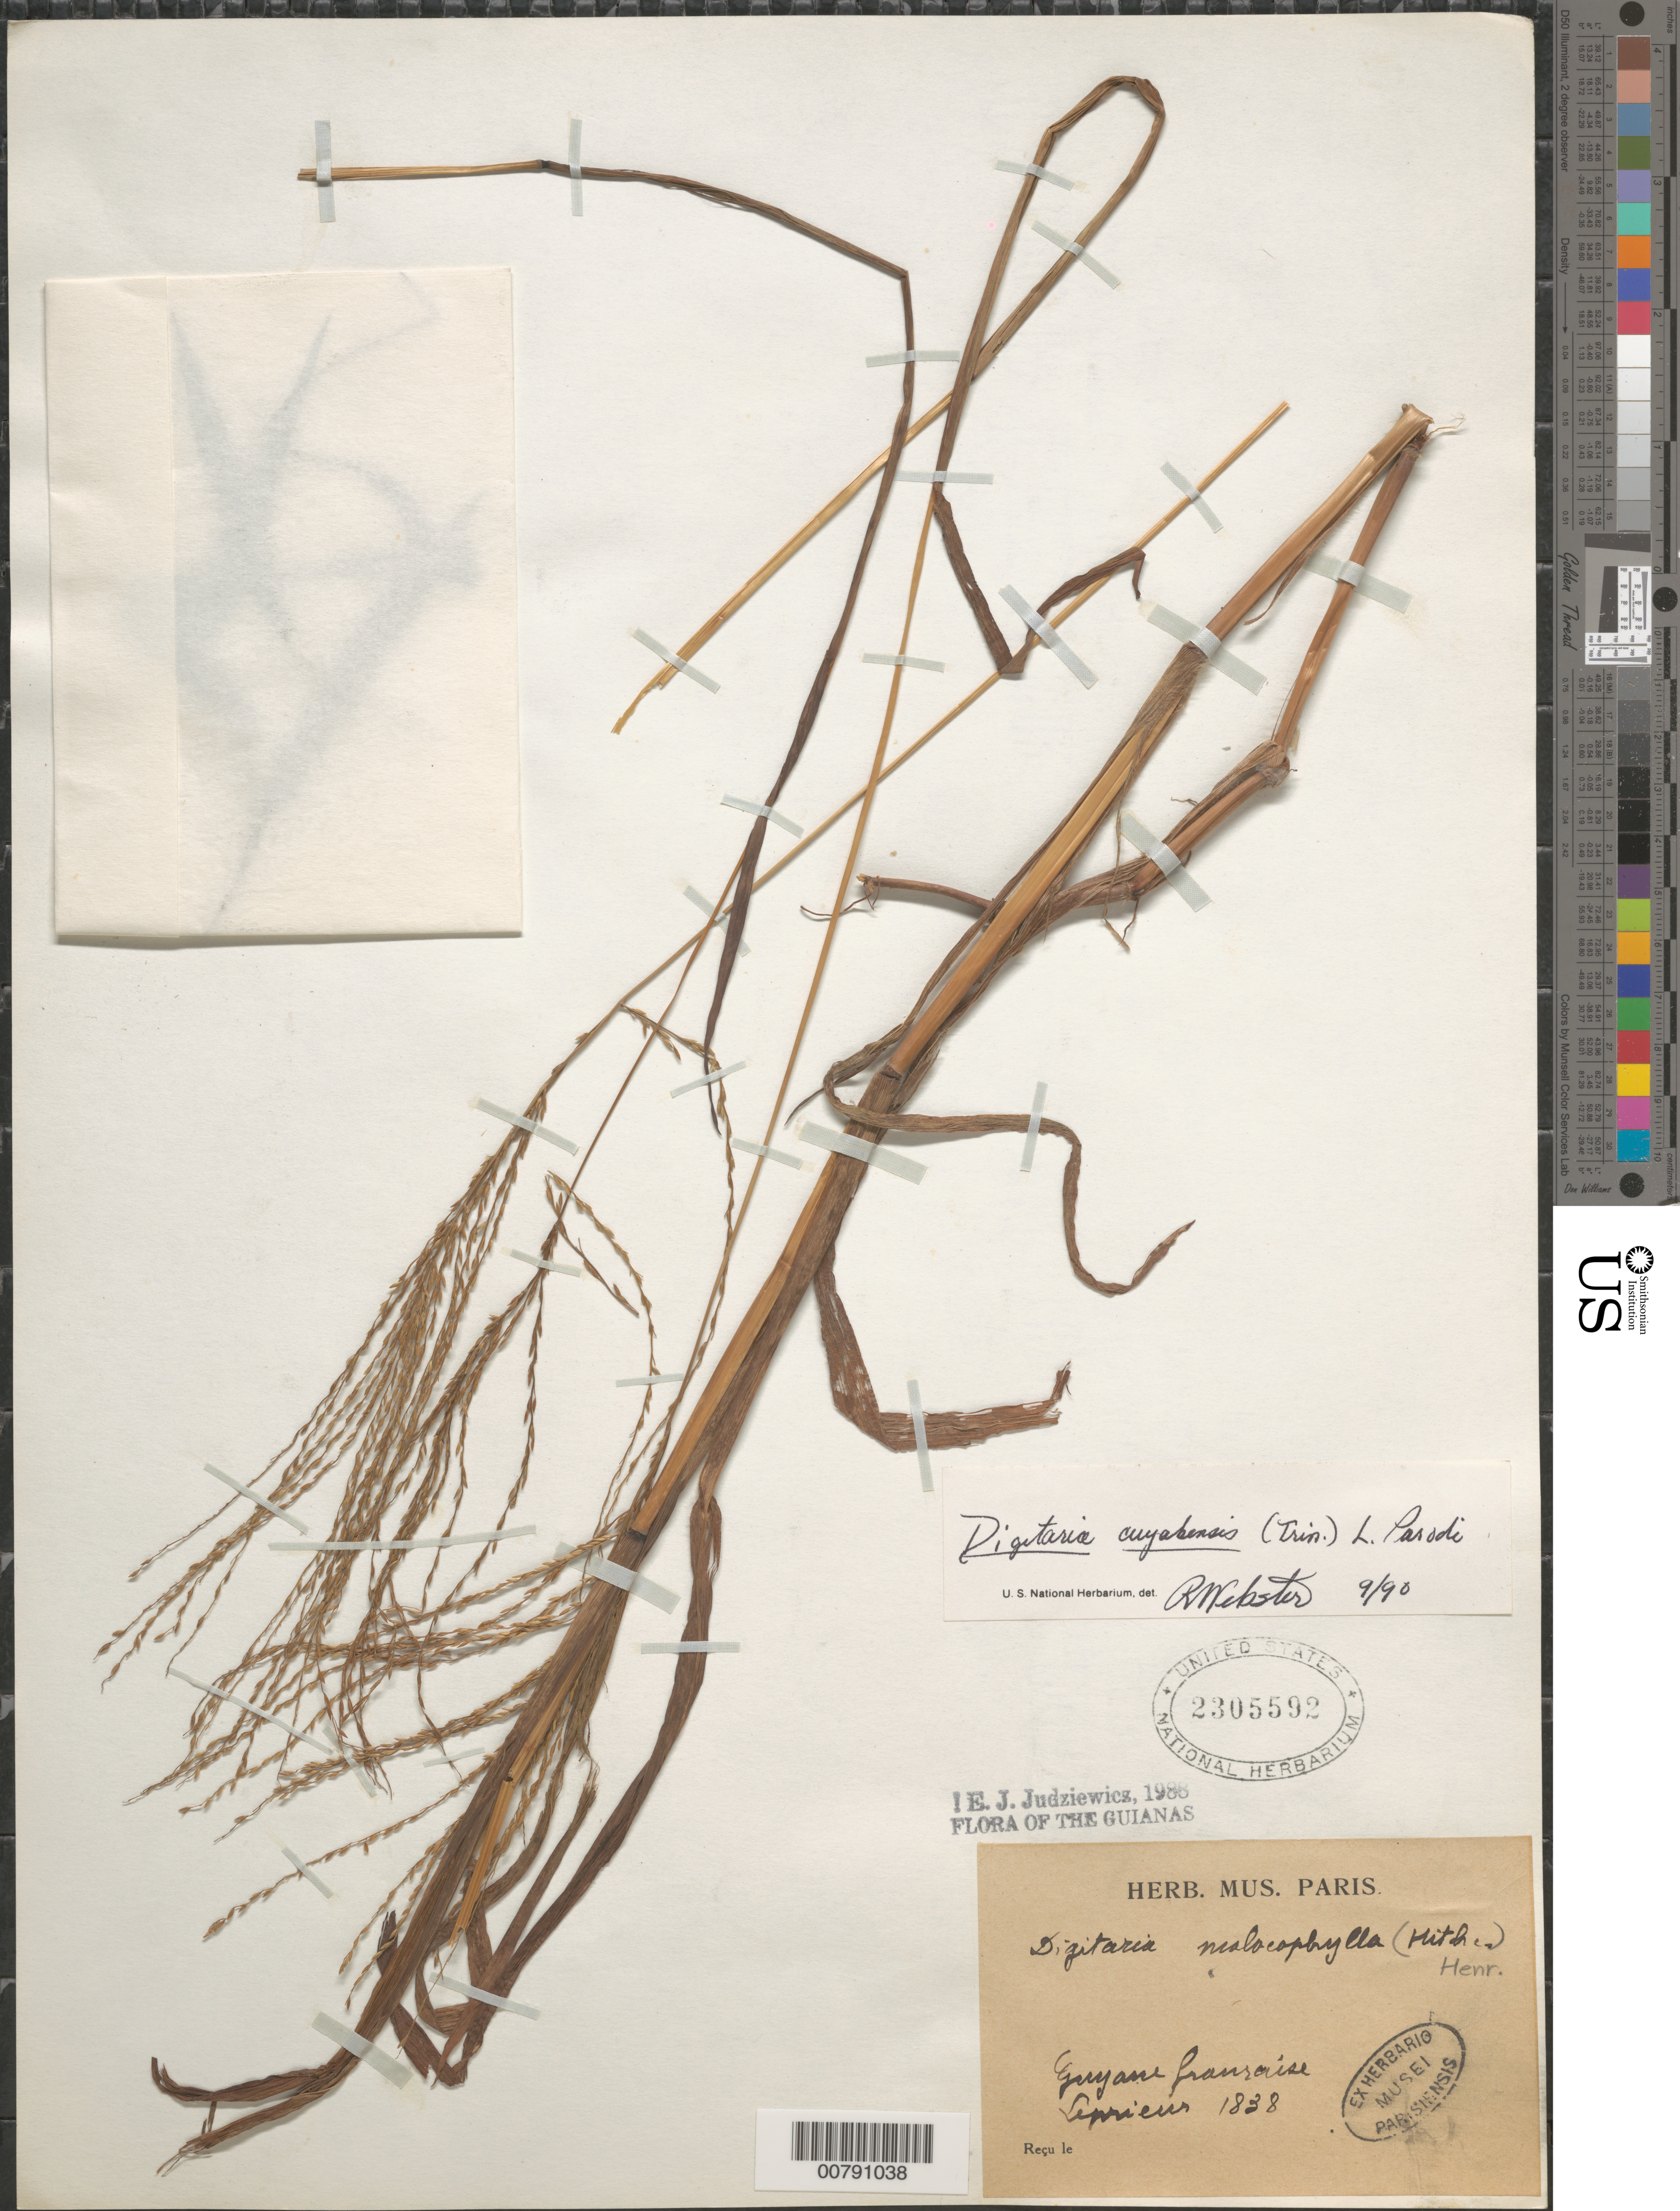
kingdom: Plantae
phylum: Tracheophyta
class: Liliopsida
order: Poales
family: Poaceae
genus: Digitaria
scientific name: Digitaria cuyabensis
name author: (Trin.) Parodi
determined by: Webster, R. G.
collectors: F. M. R. Leprieur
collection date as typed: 1838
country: French Guiana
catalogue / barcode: US 2305592